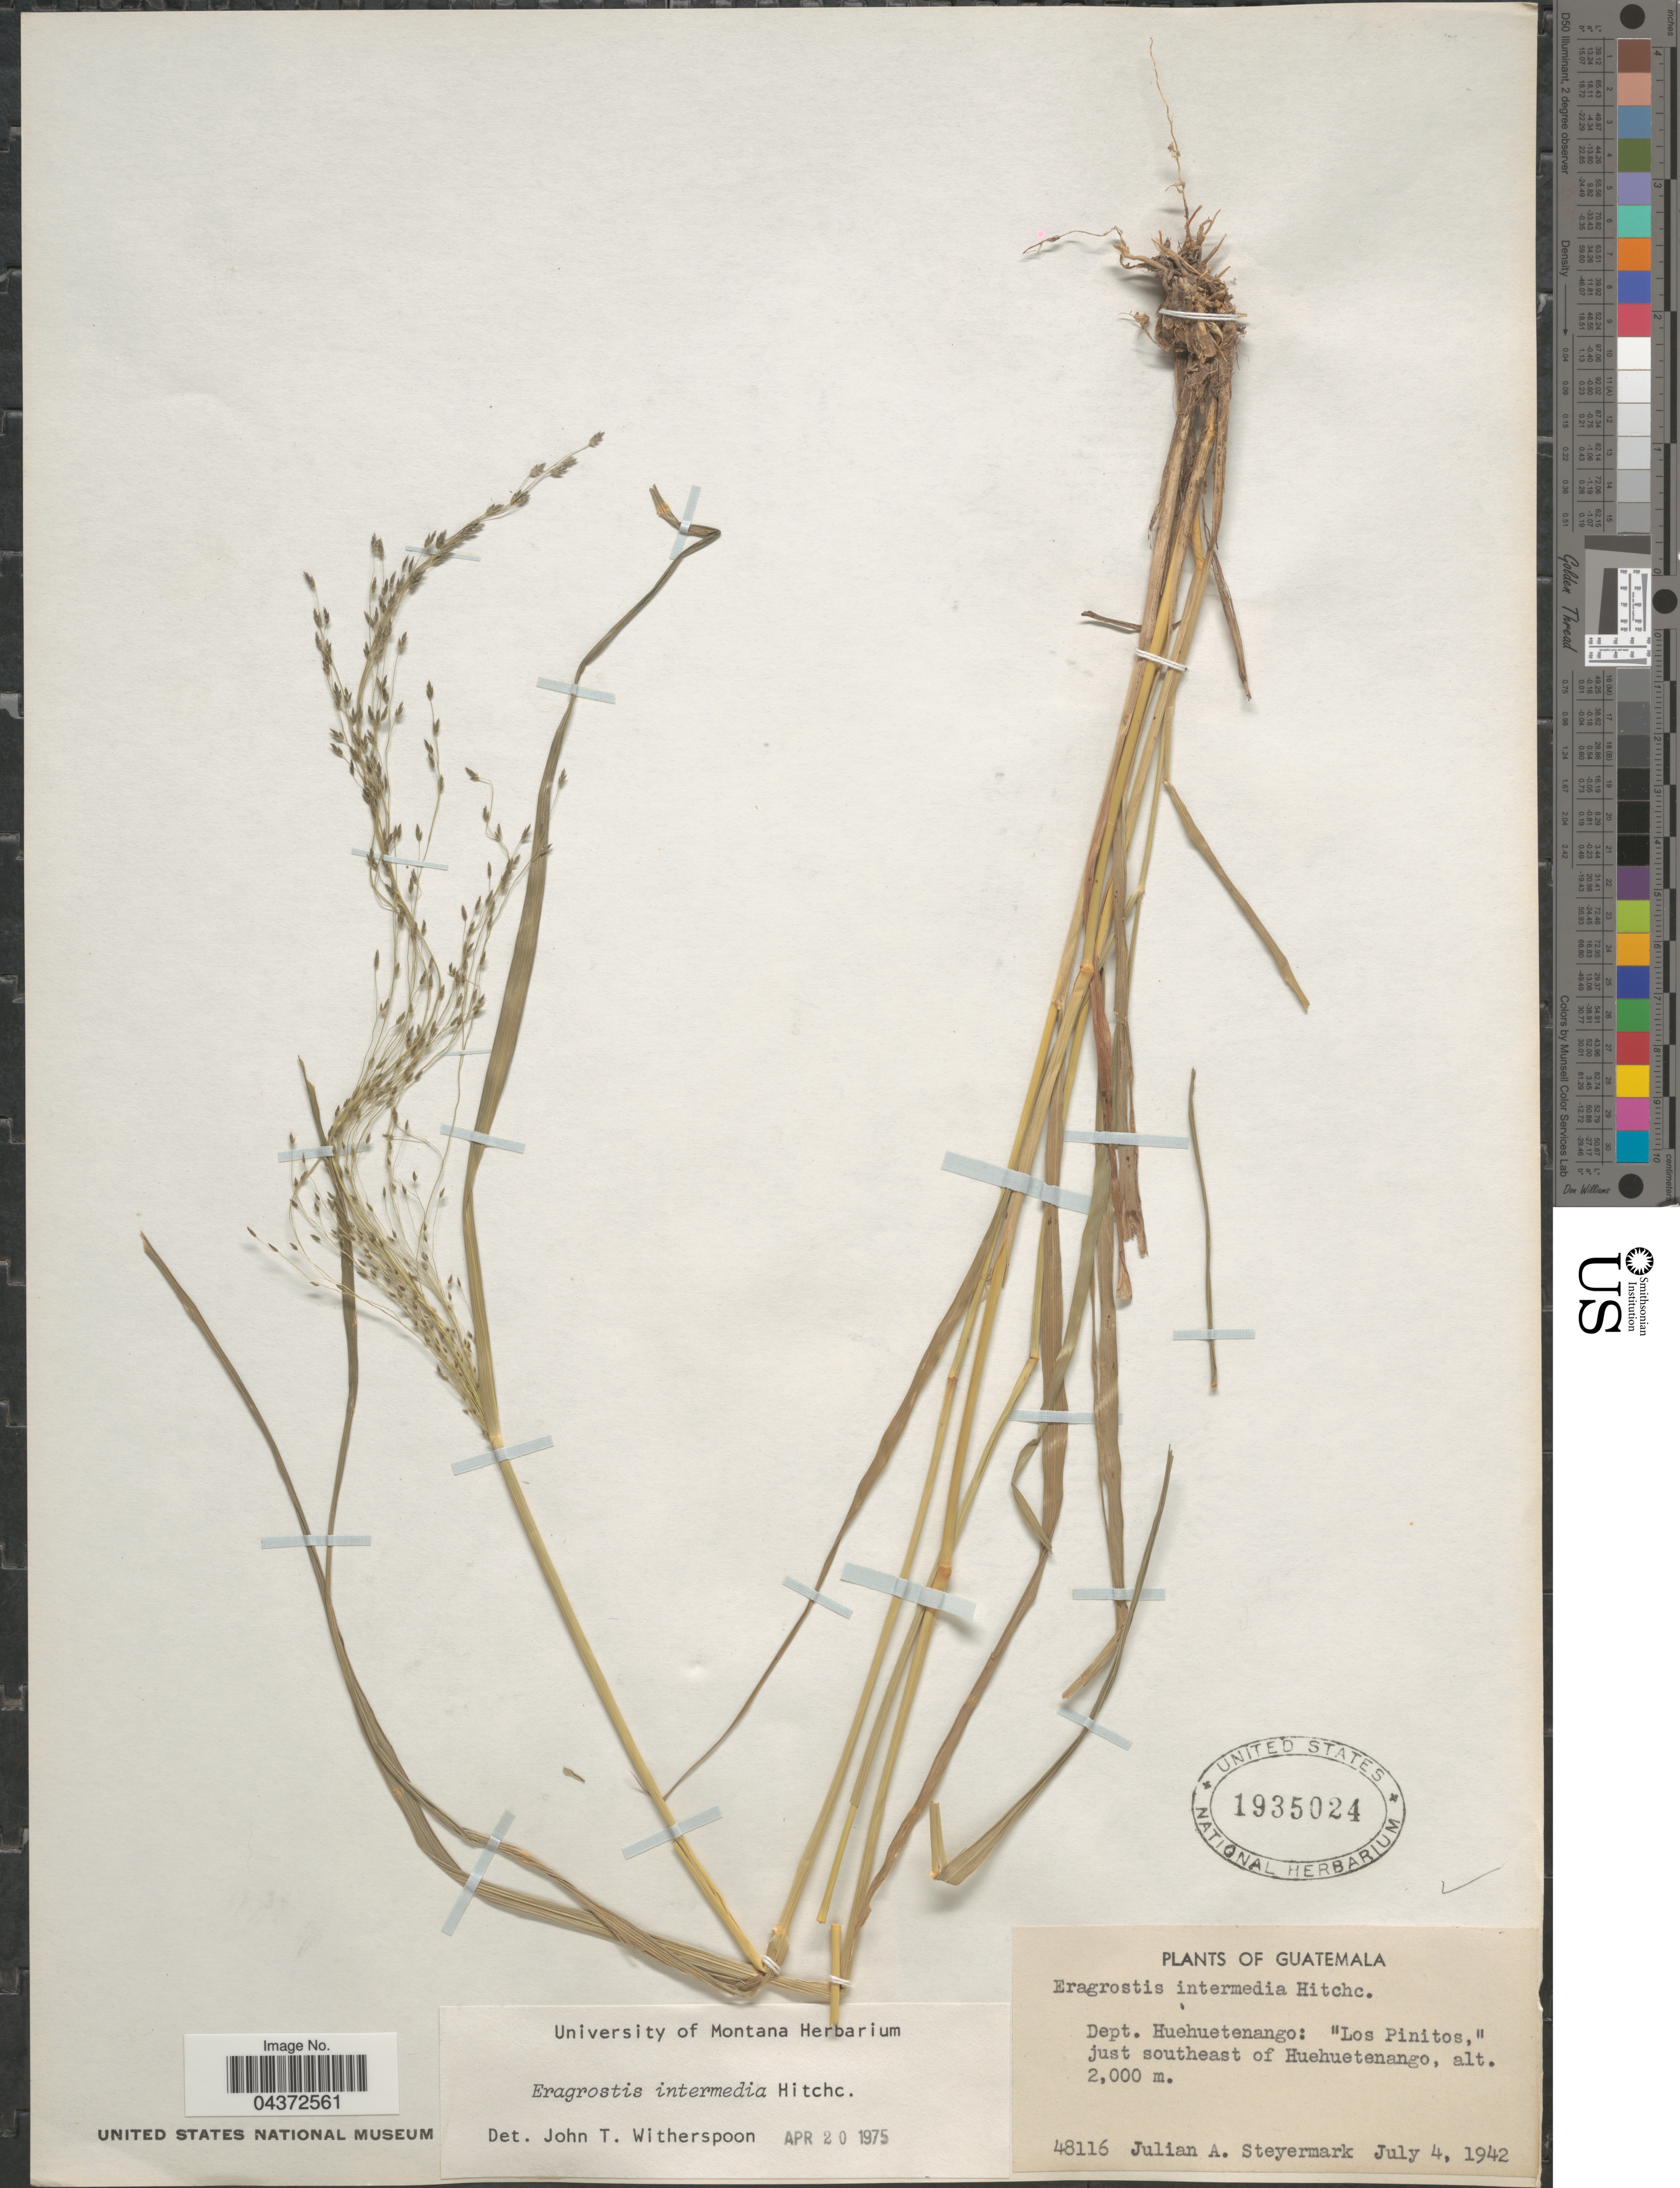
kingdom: Plantae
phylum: Tracheophyta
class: Liliopsida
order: Poales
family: Poaceae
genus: Eragrostis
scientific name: Eragrostis intermedia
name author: Hitchc.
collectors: J. Steyermark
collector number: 48116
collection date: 1942-07-04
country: Guatemala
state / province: Huehuetenango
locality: Dept. Huehuetenango: "Los Pinitos," just southeast of Huehuetenango.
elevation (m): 2000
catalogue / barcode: US 1935024